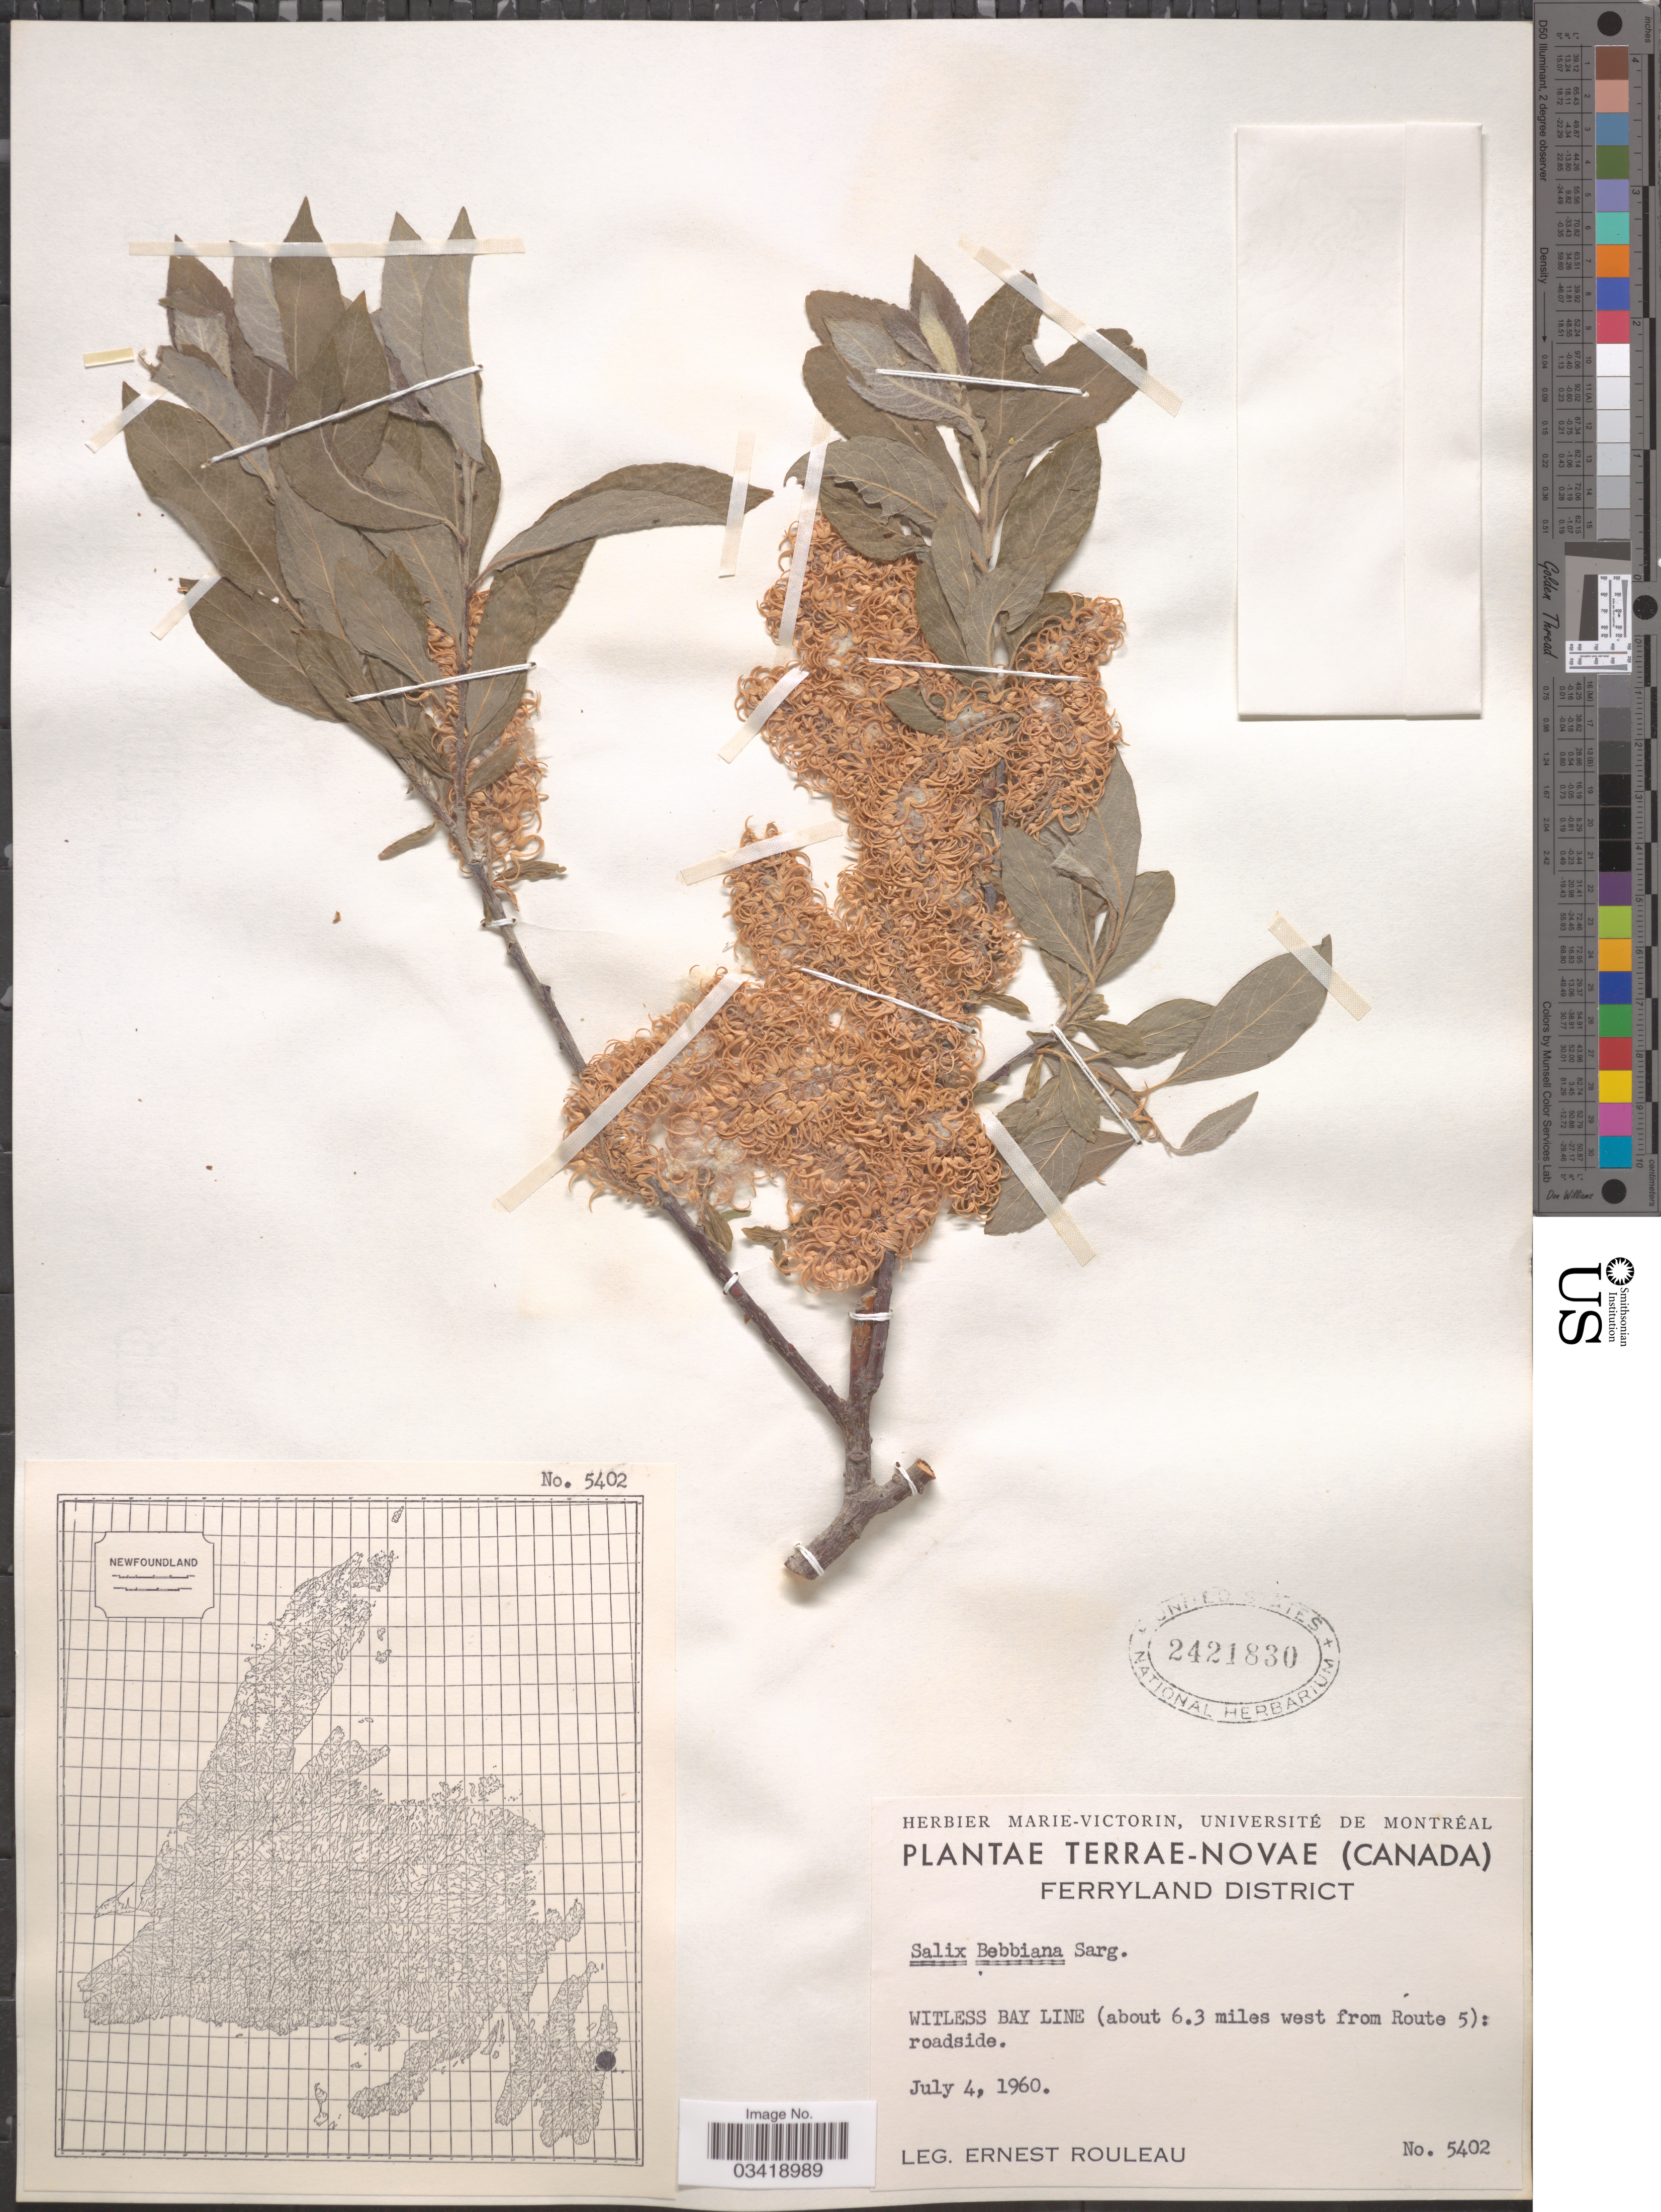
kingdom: Plantae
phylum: Tracheophyta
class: Magnoliopsida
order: Malpighiales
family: Salicaceae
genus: Salix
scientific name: Salix bebbiana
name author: Sarg.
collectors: E. Rouleau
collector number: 5402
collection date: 1960-07-04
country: Canada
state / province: Newfoundland and Labrador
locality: Terrae-Novae. Ferryland District. Witless Bay Line (about 6.3 miles west from Route 5): roadside.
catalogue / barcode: US 2421830